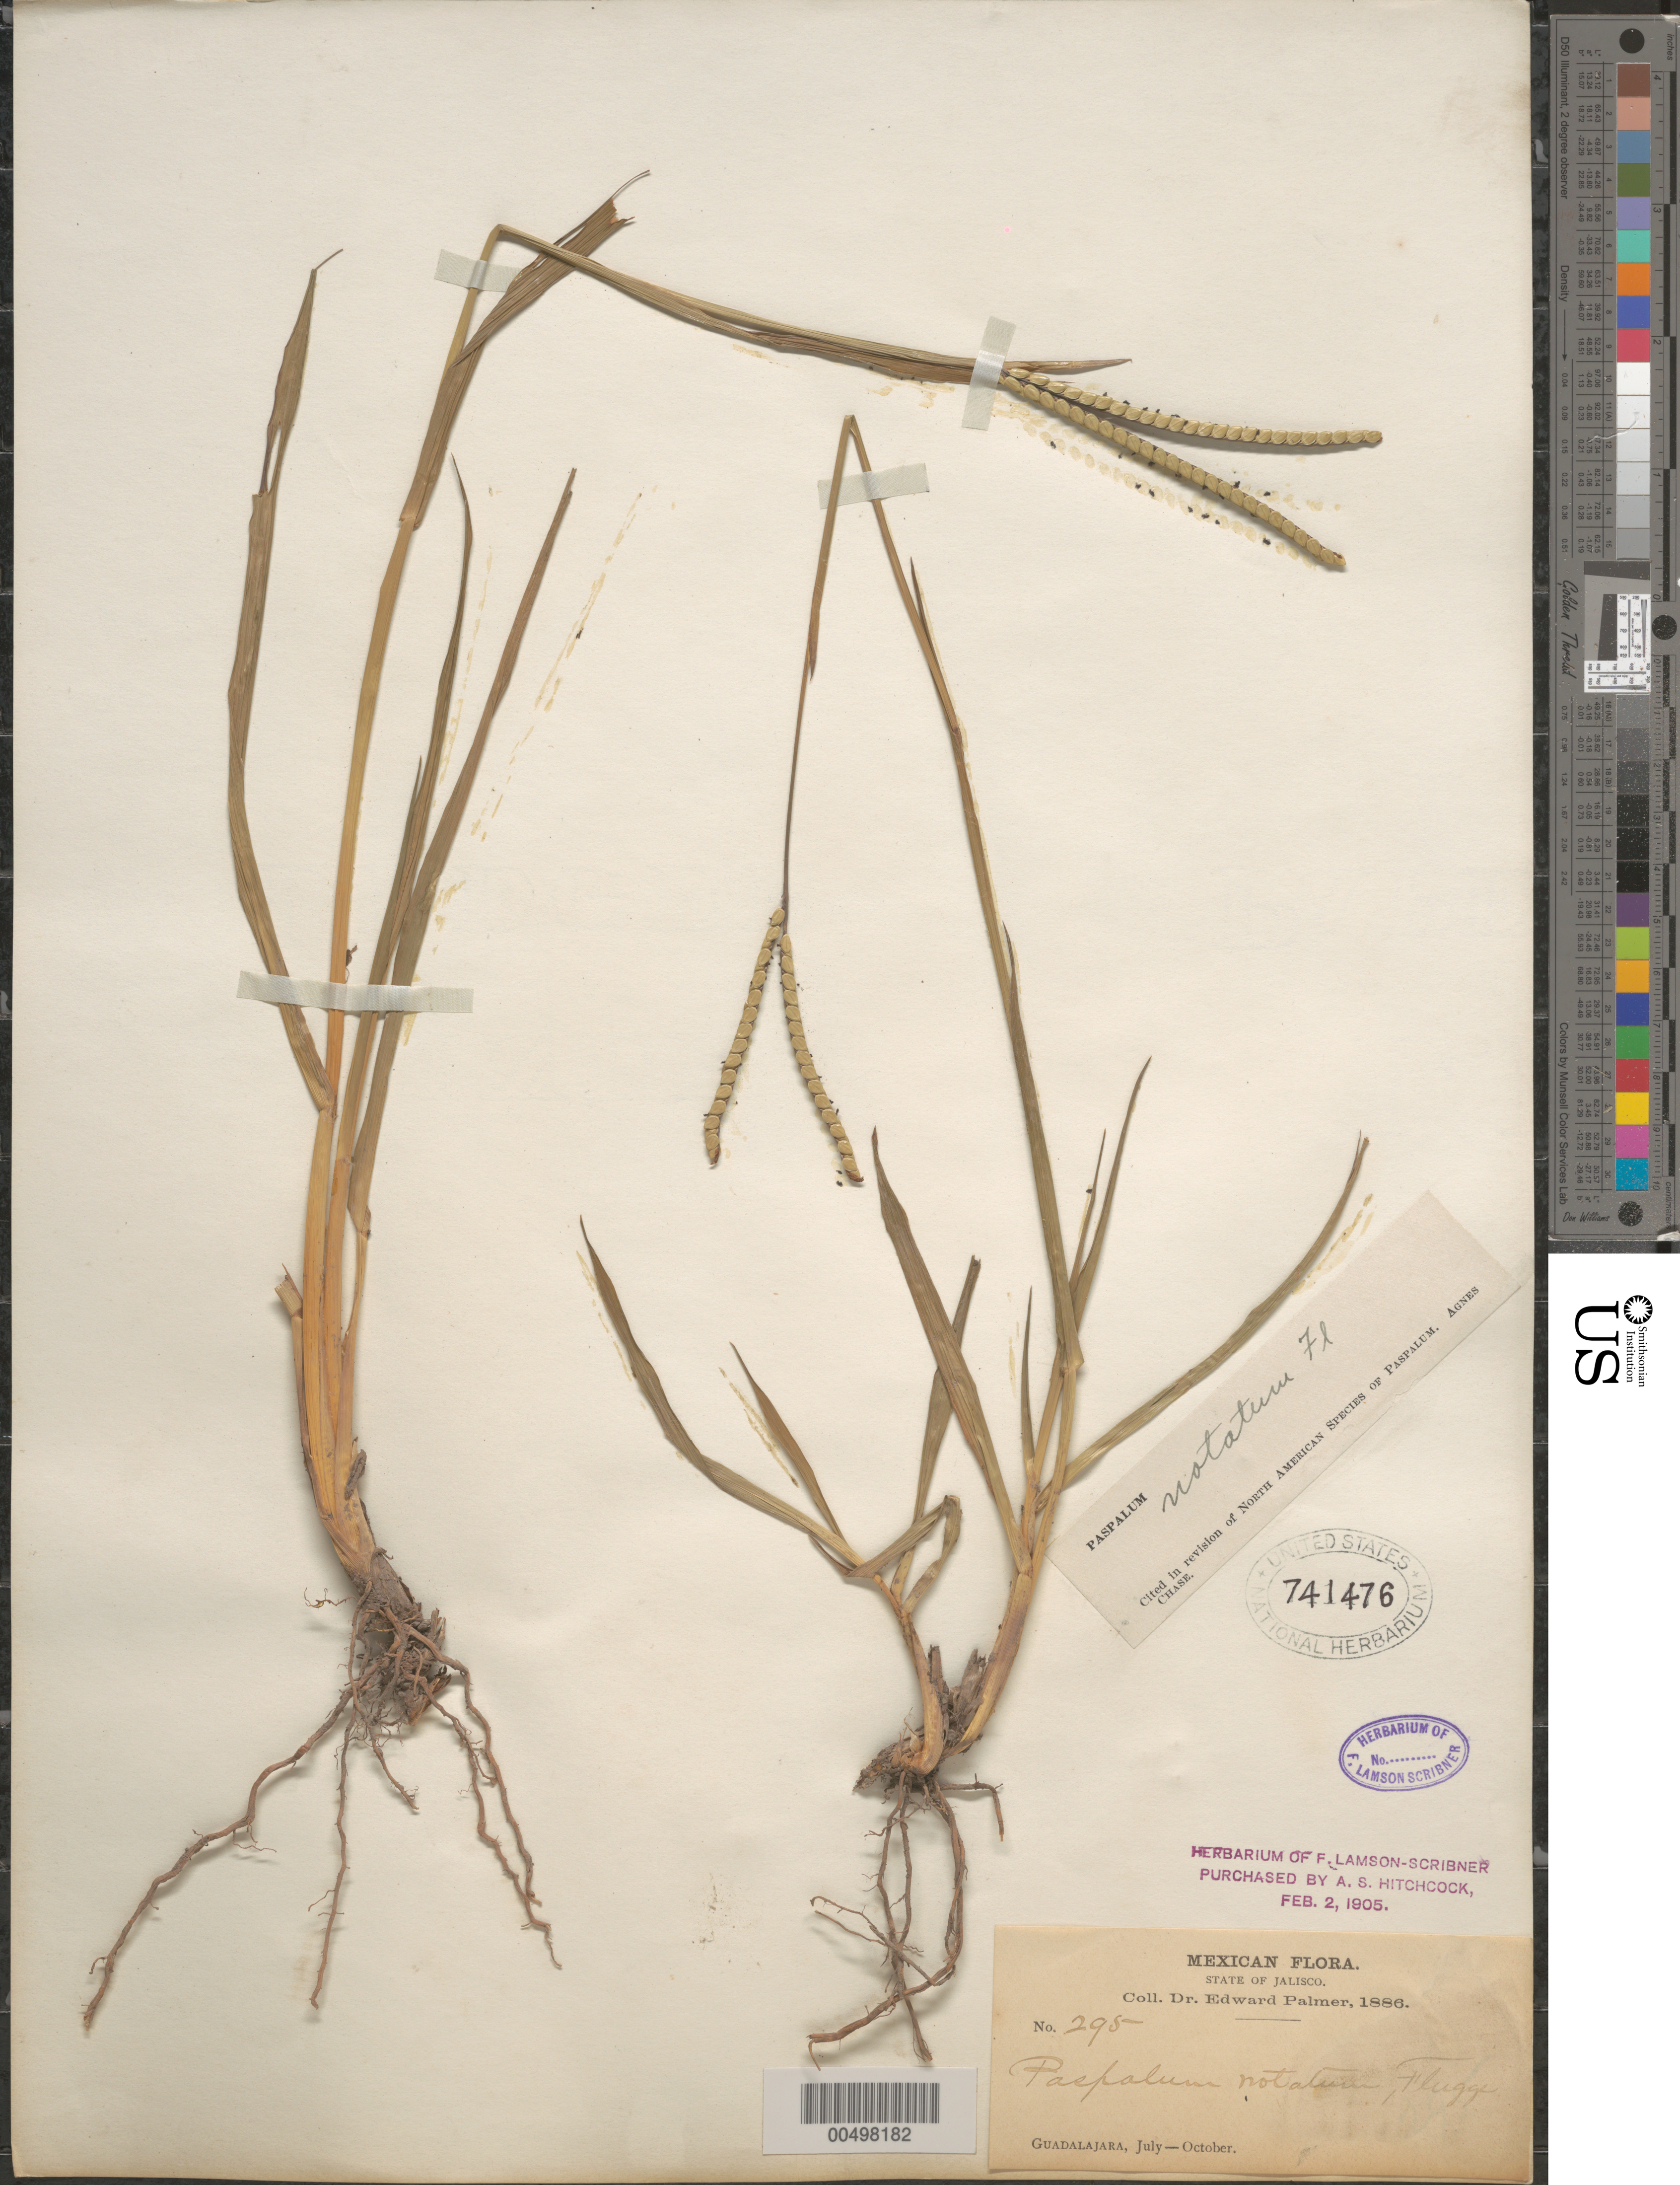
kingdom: Plantae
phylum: Tracheophyta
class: Liliopsida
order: Poales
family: Poaceae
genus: Paspalum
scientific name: Paspalum notatum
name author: Flüggé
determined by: Chase, [M.] Agnes, (US)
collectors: E. Palmer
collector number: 295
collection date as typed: Jul 1886 to Oct 1886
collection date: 1886-07/1886-10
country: Mexico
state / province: Jalisco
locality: Guadalajara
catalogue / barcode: US 741476